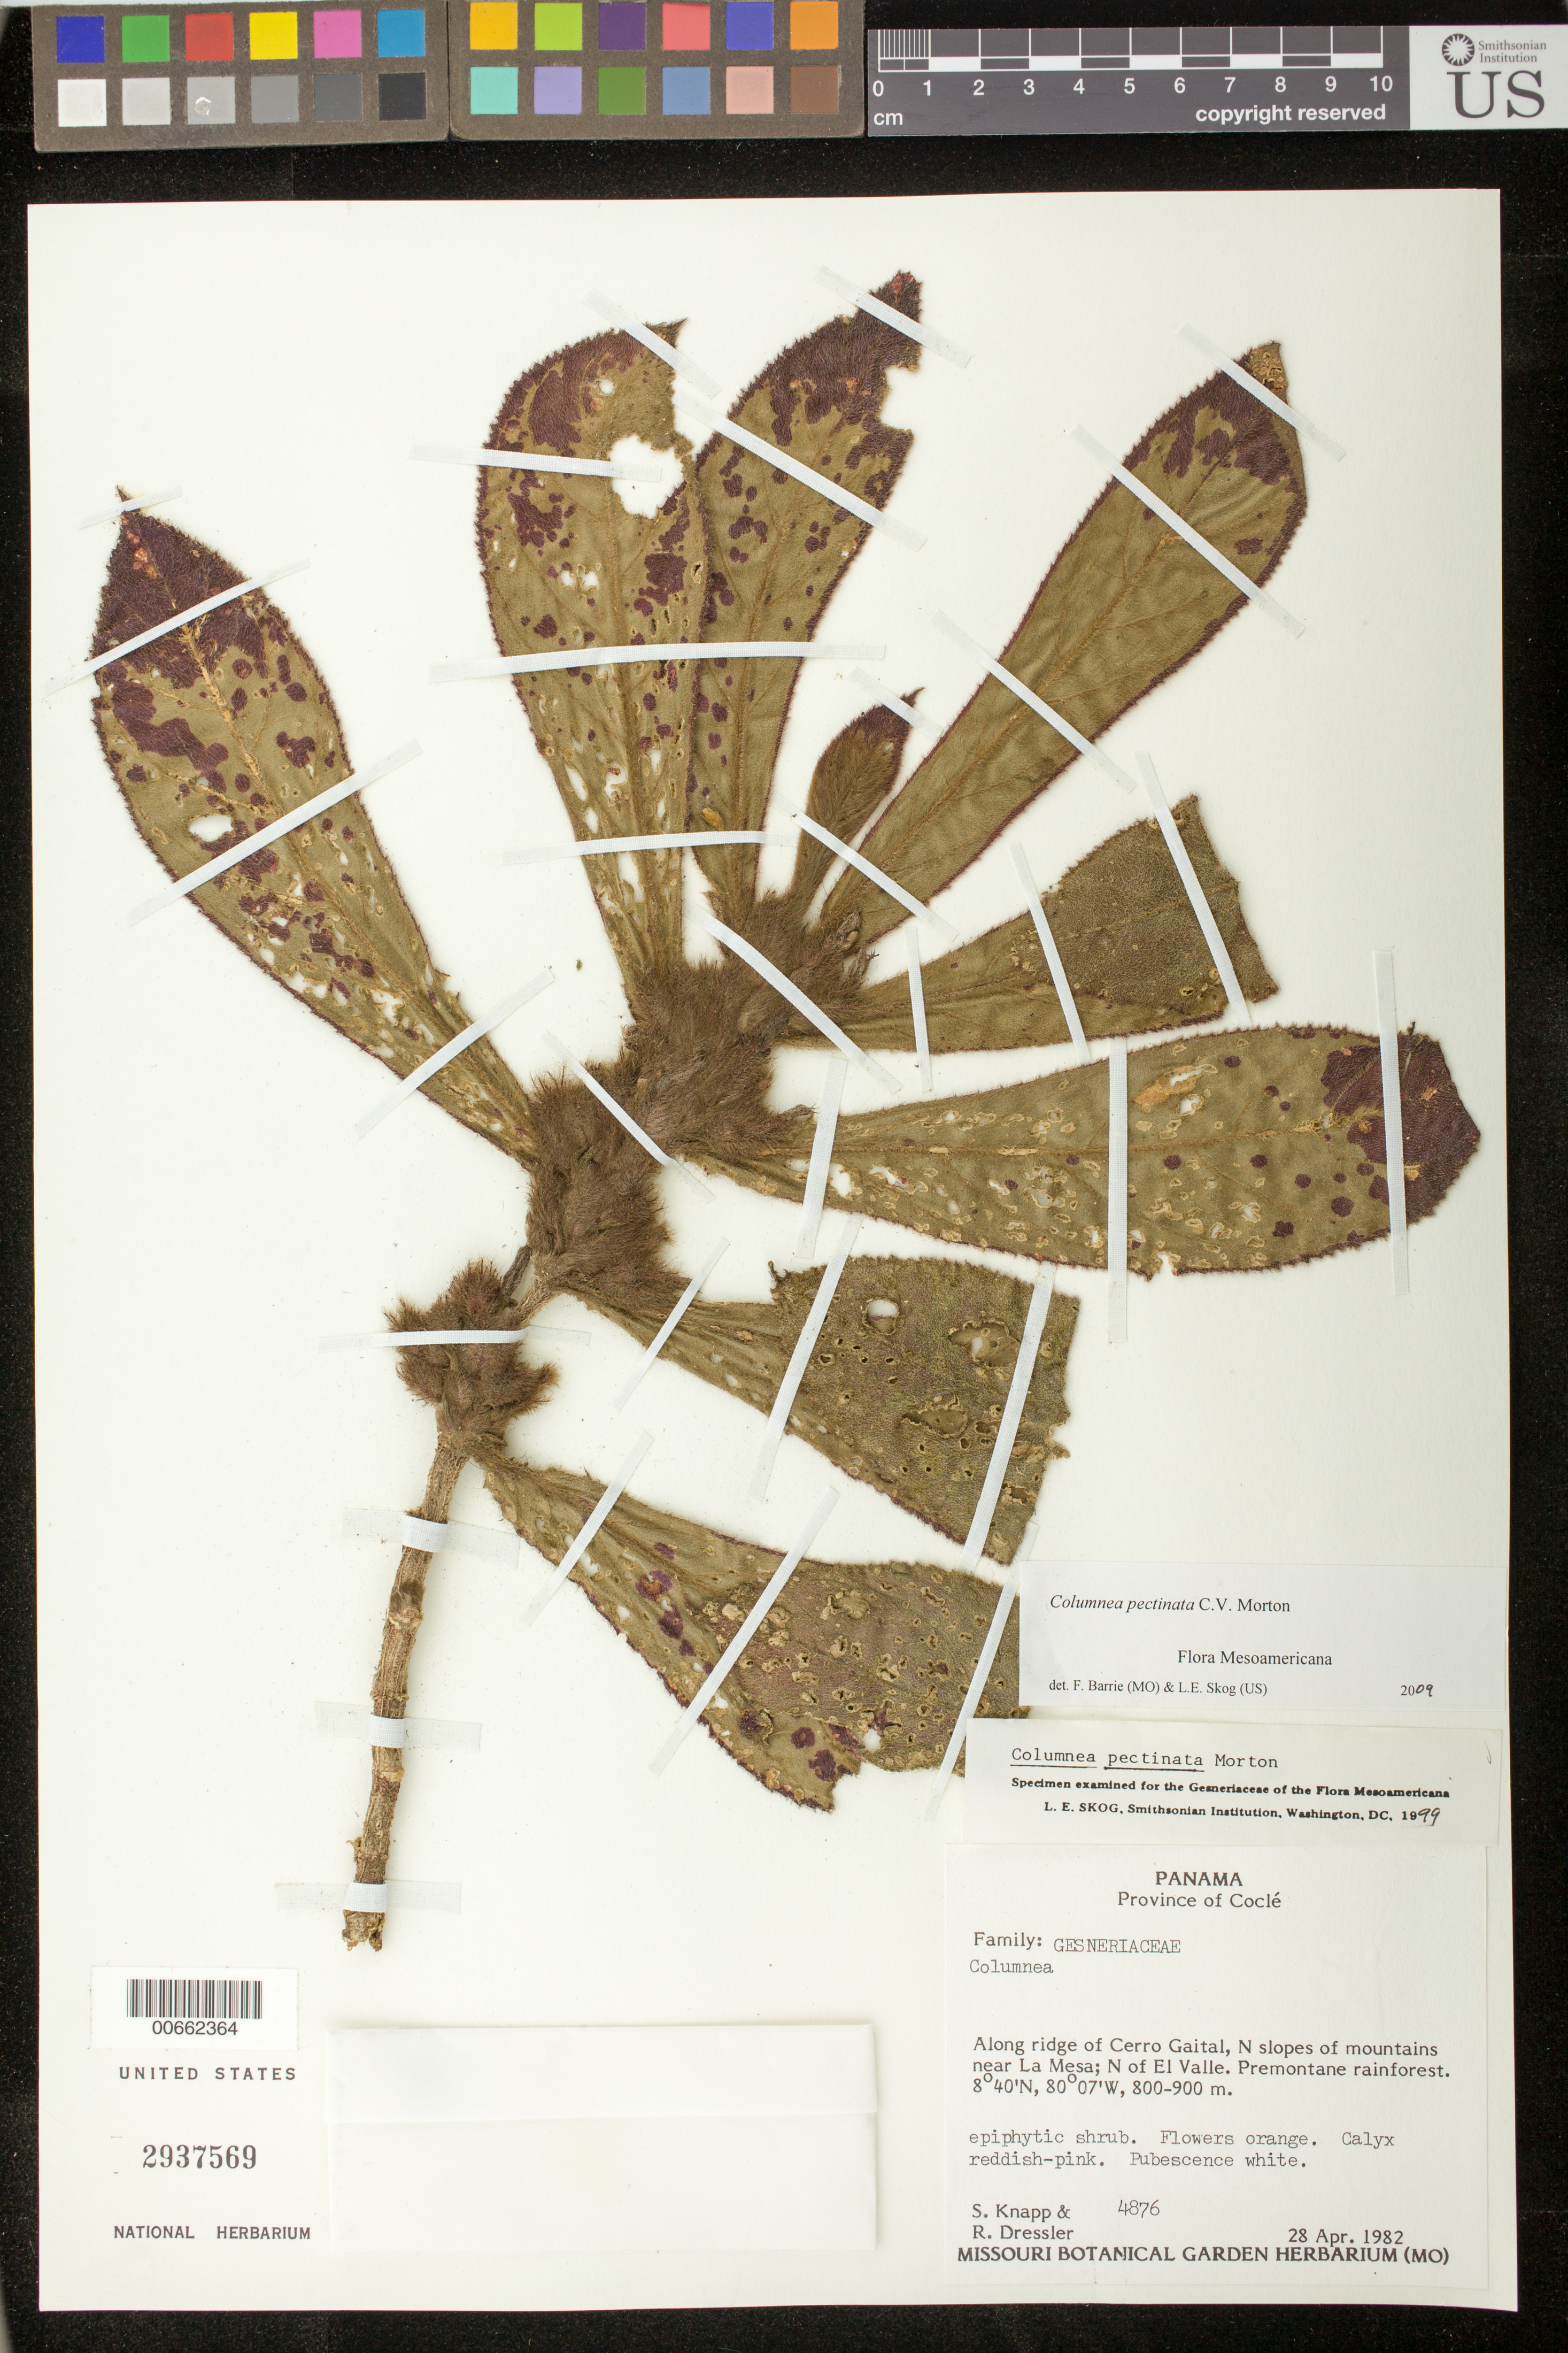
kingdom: Plantae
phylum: Tracheophyta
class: Magnoliopsida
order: Lamiales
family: Gesneriaceae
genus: Columnea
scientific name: Columnea pectinata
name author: C.V. Morton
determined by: Skog, Laurence E.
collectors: S. Knapp & R. Dressler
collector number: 4876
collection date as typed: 28 Apr 1982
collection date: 1982-04-28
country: Panama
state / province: Coclé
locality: Along ridge of Cerro Gaital, N slopes of mountains near La Mesa, N of El Valle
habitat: Premontane rainforest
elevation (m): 800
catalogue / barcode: US 2937569